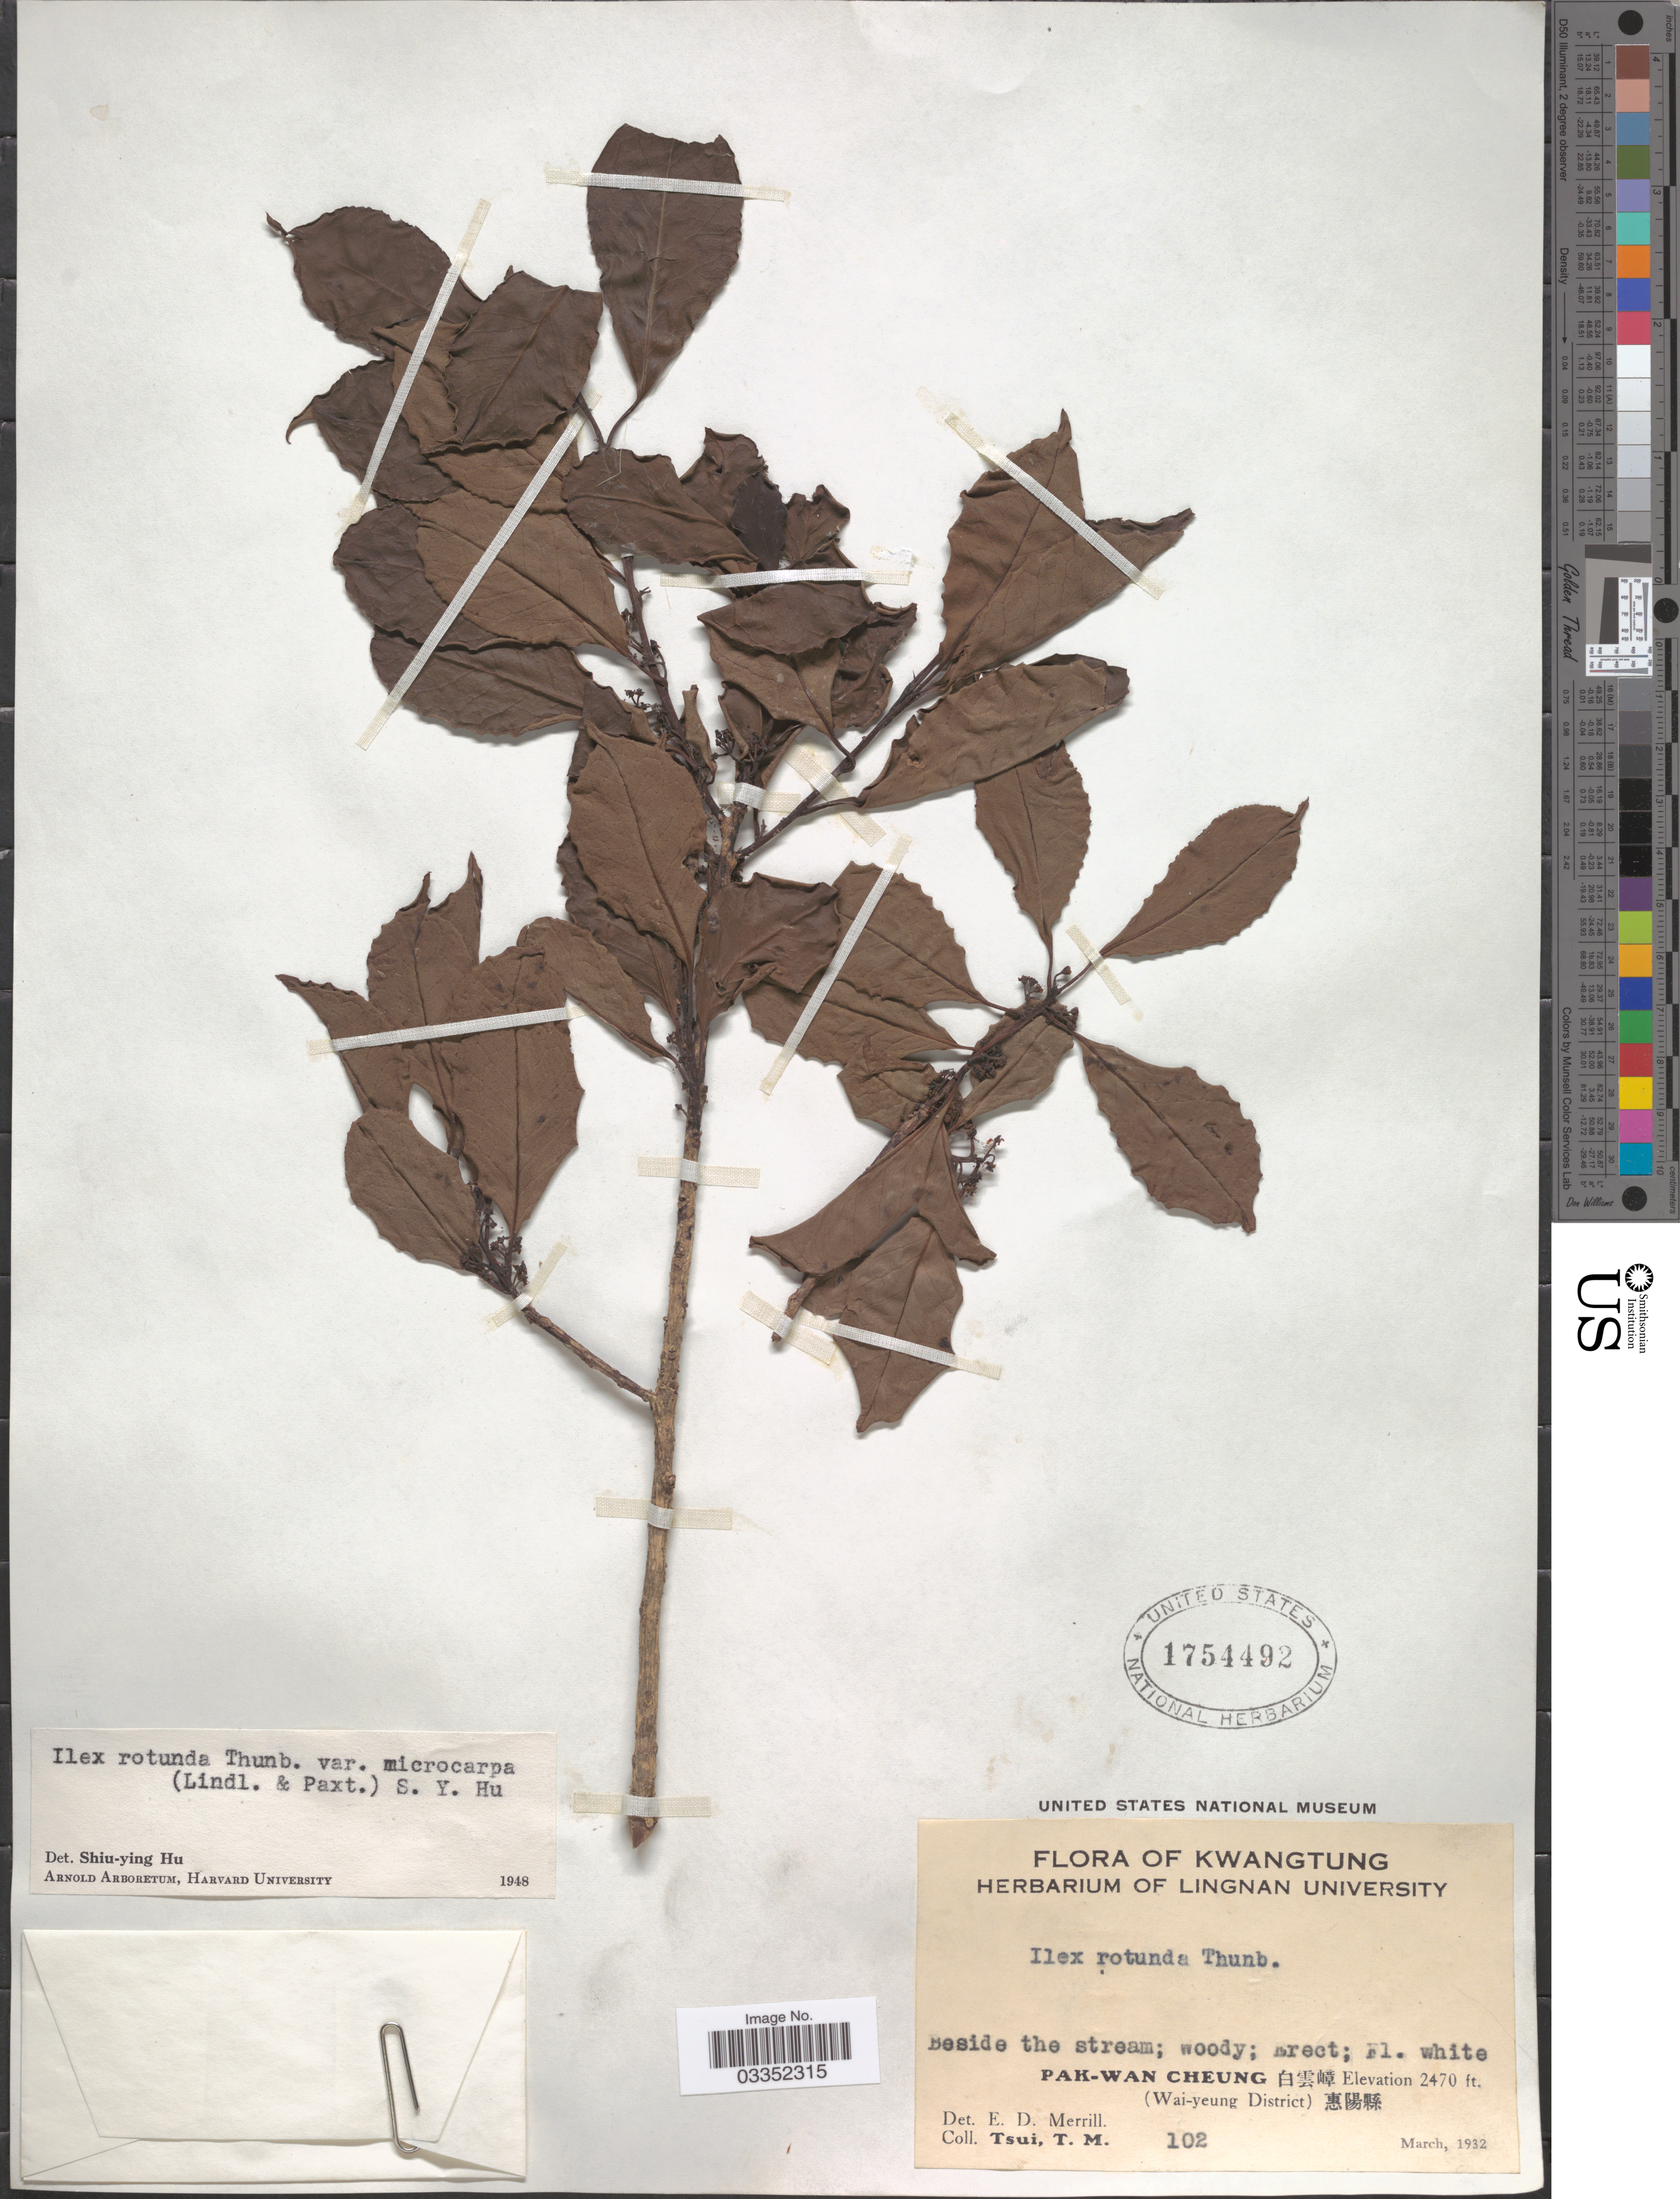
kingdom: Plantae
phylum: Tracheophyta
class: Magnoliopsida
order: Aquifoliales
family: Aquifoliaceae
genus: Ilex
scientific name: Ilex rotunda var. microcarpa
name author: (Lindl. ex Paxton) S.Y. Hu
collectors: T. Tsui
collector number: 102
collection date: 1932-03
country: China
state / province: Guangdong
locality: Kwatung,Pak-Wan Cheung (Wai-yeung District) .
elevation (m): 753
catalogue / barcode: US 1754492